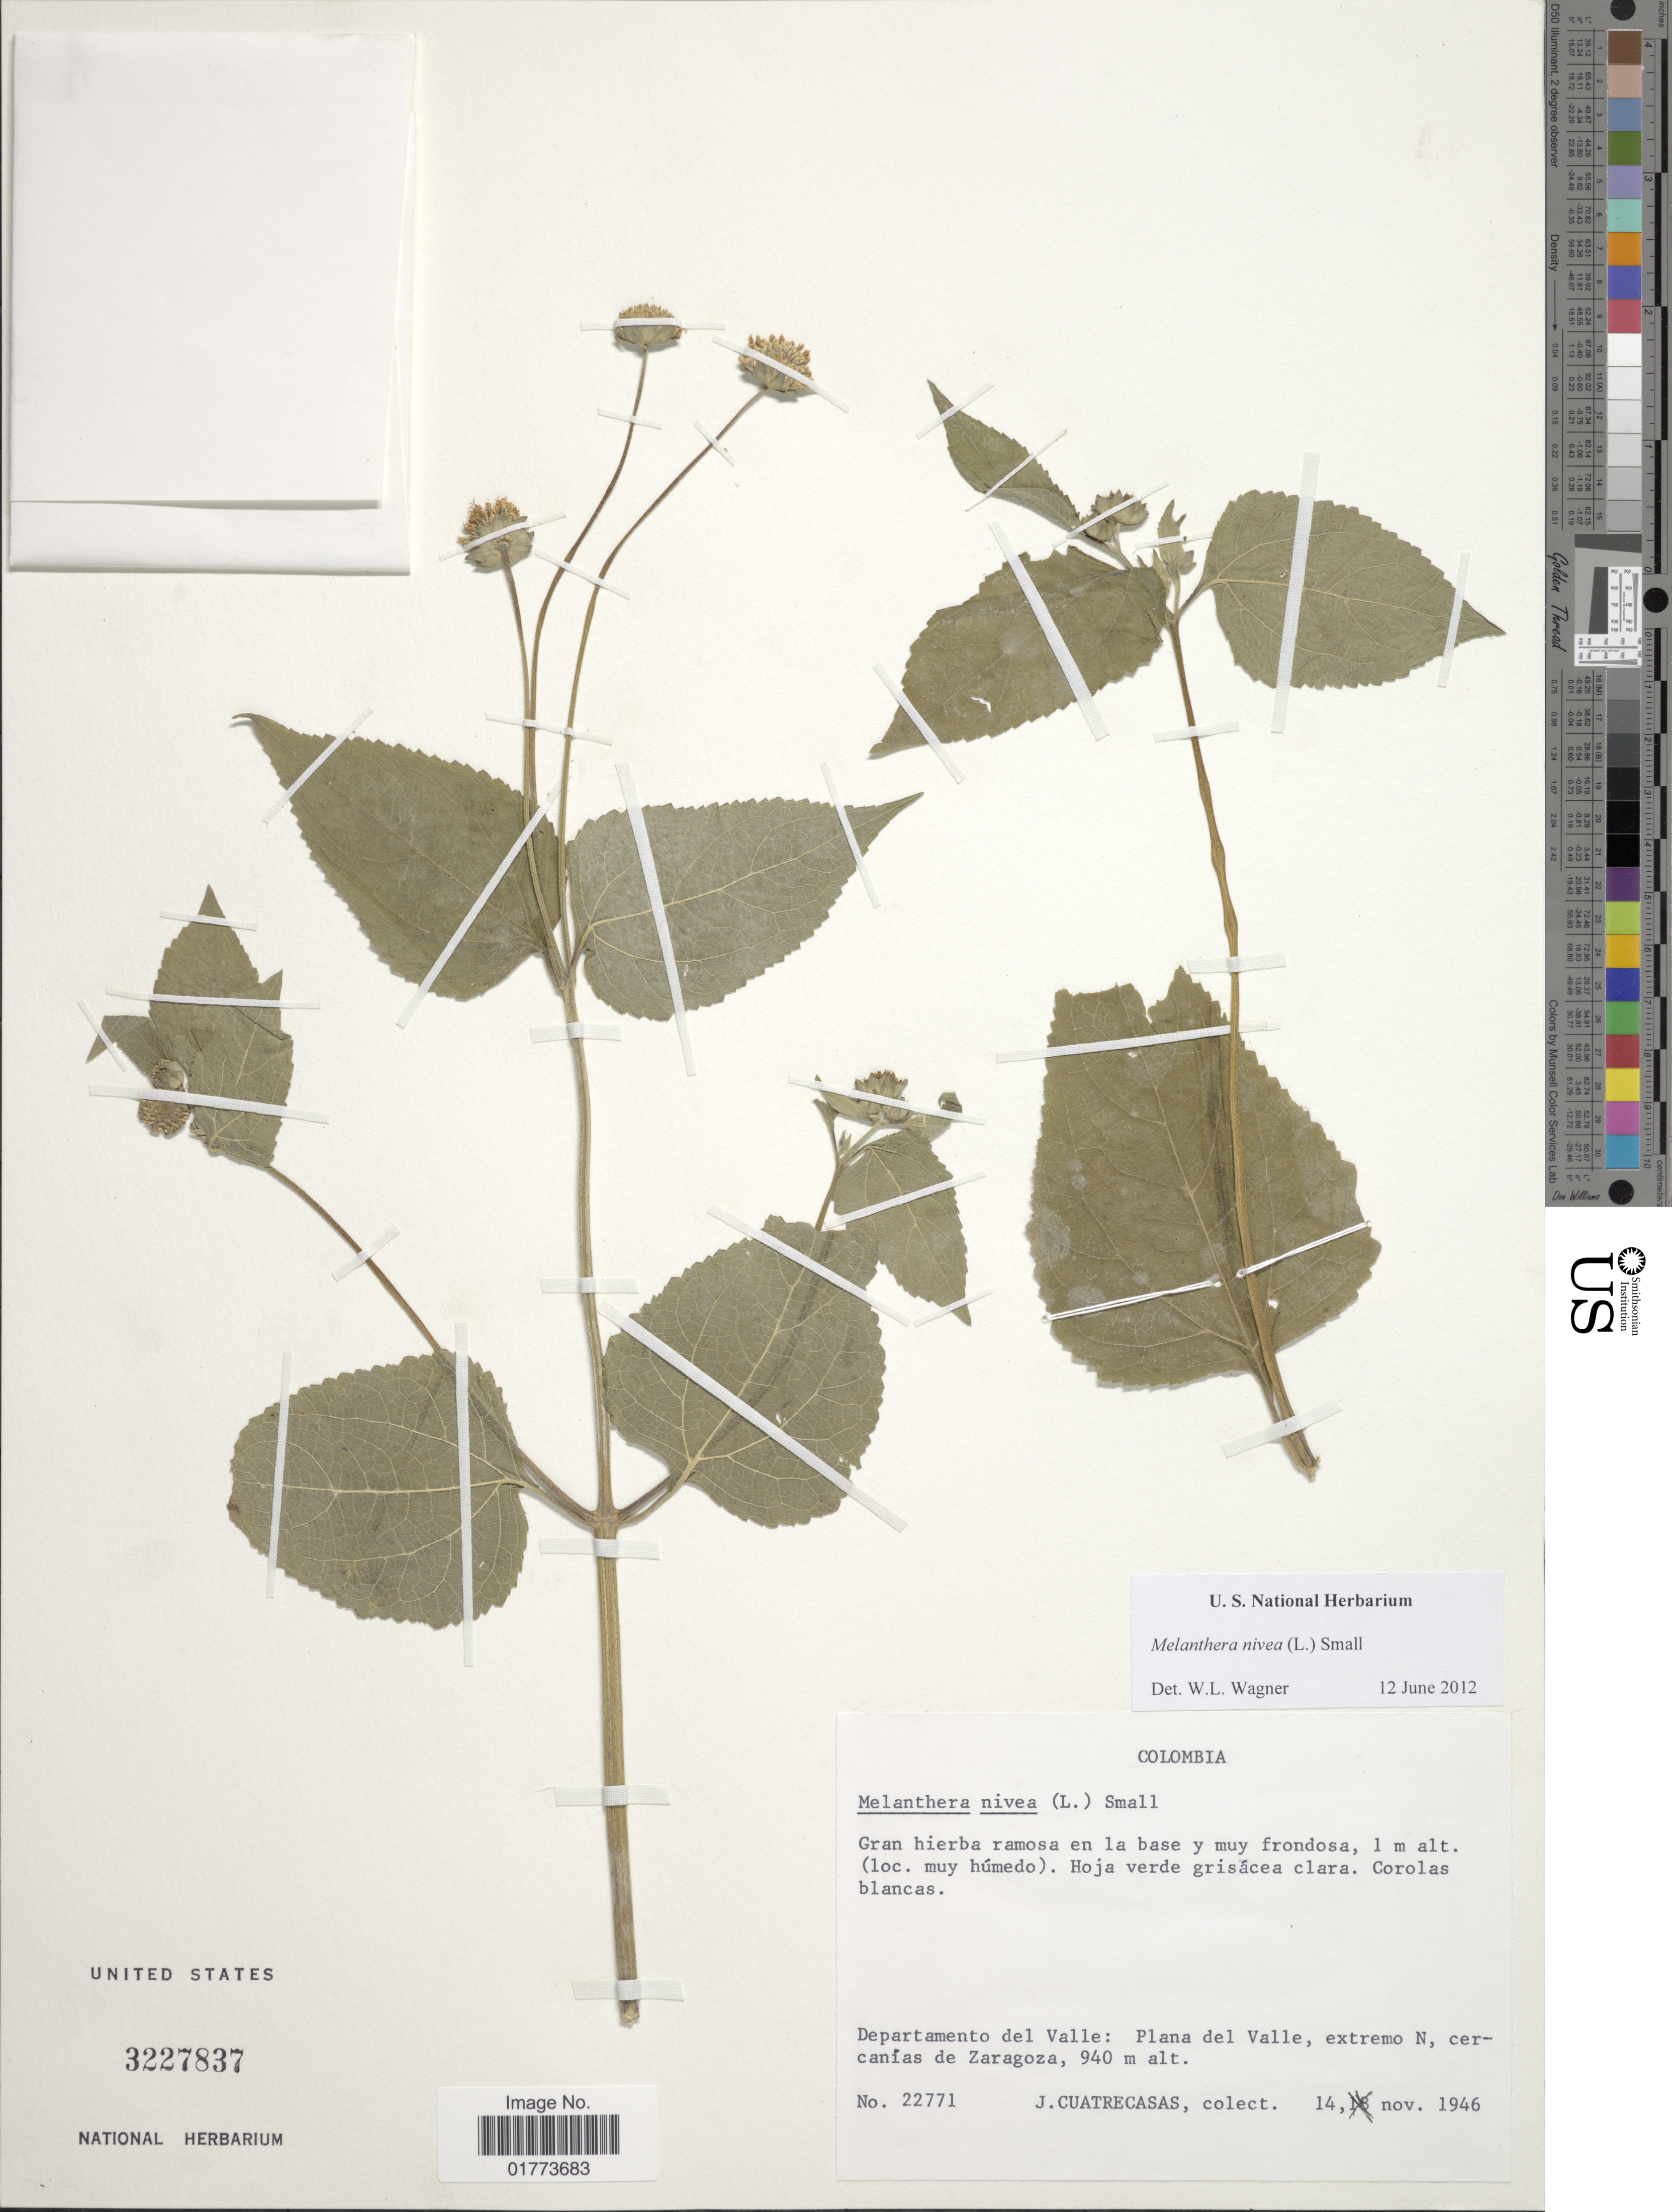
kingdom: Plantae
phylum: Tracheophyta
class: Magnoliopsida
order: Asterales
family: Asteraceae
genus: Melanthera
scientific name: Melanthera nivea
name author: (L.) Small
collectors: J. Cuatrecasas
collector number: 22771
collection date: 1946-11-14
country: Colombia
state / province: Valle del Cauca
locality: Departamento del Valle: Plana del Valle, extremo N, cercanias de Zaragoza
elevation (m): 940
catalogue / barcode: US 3227837